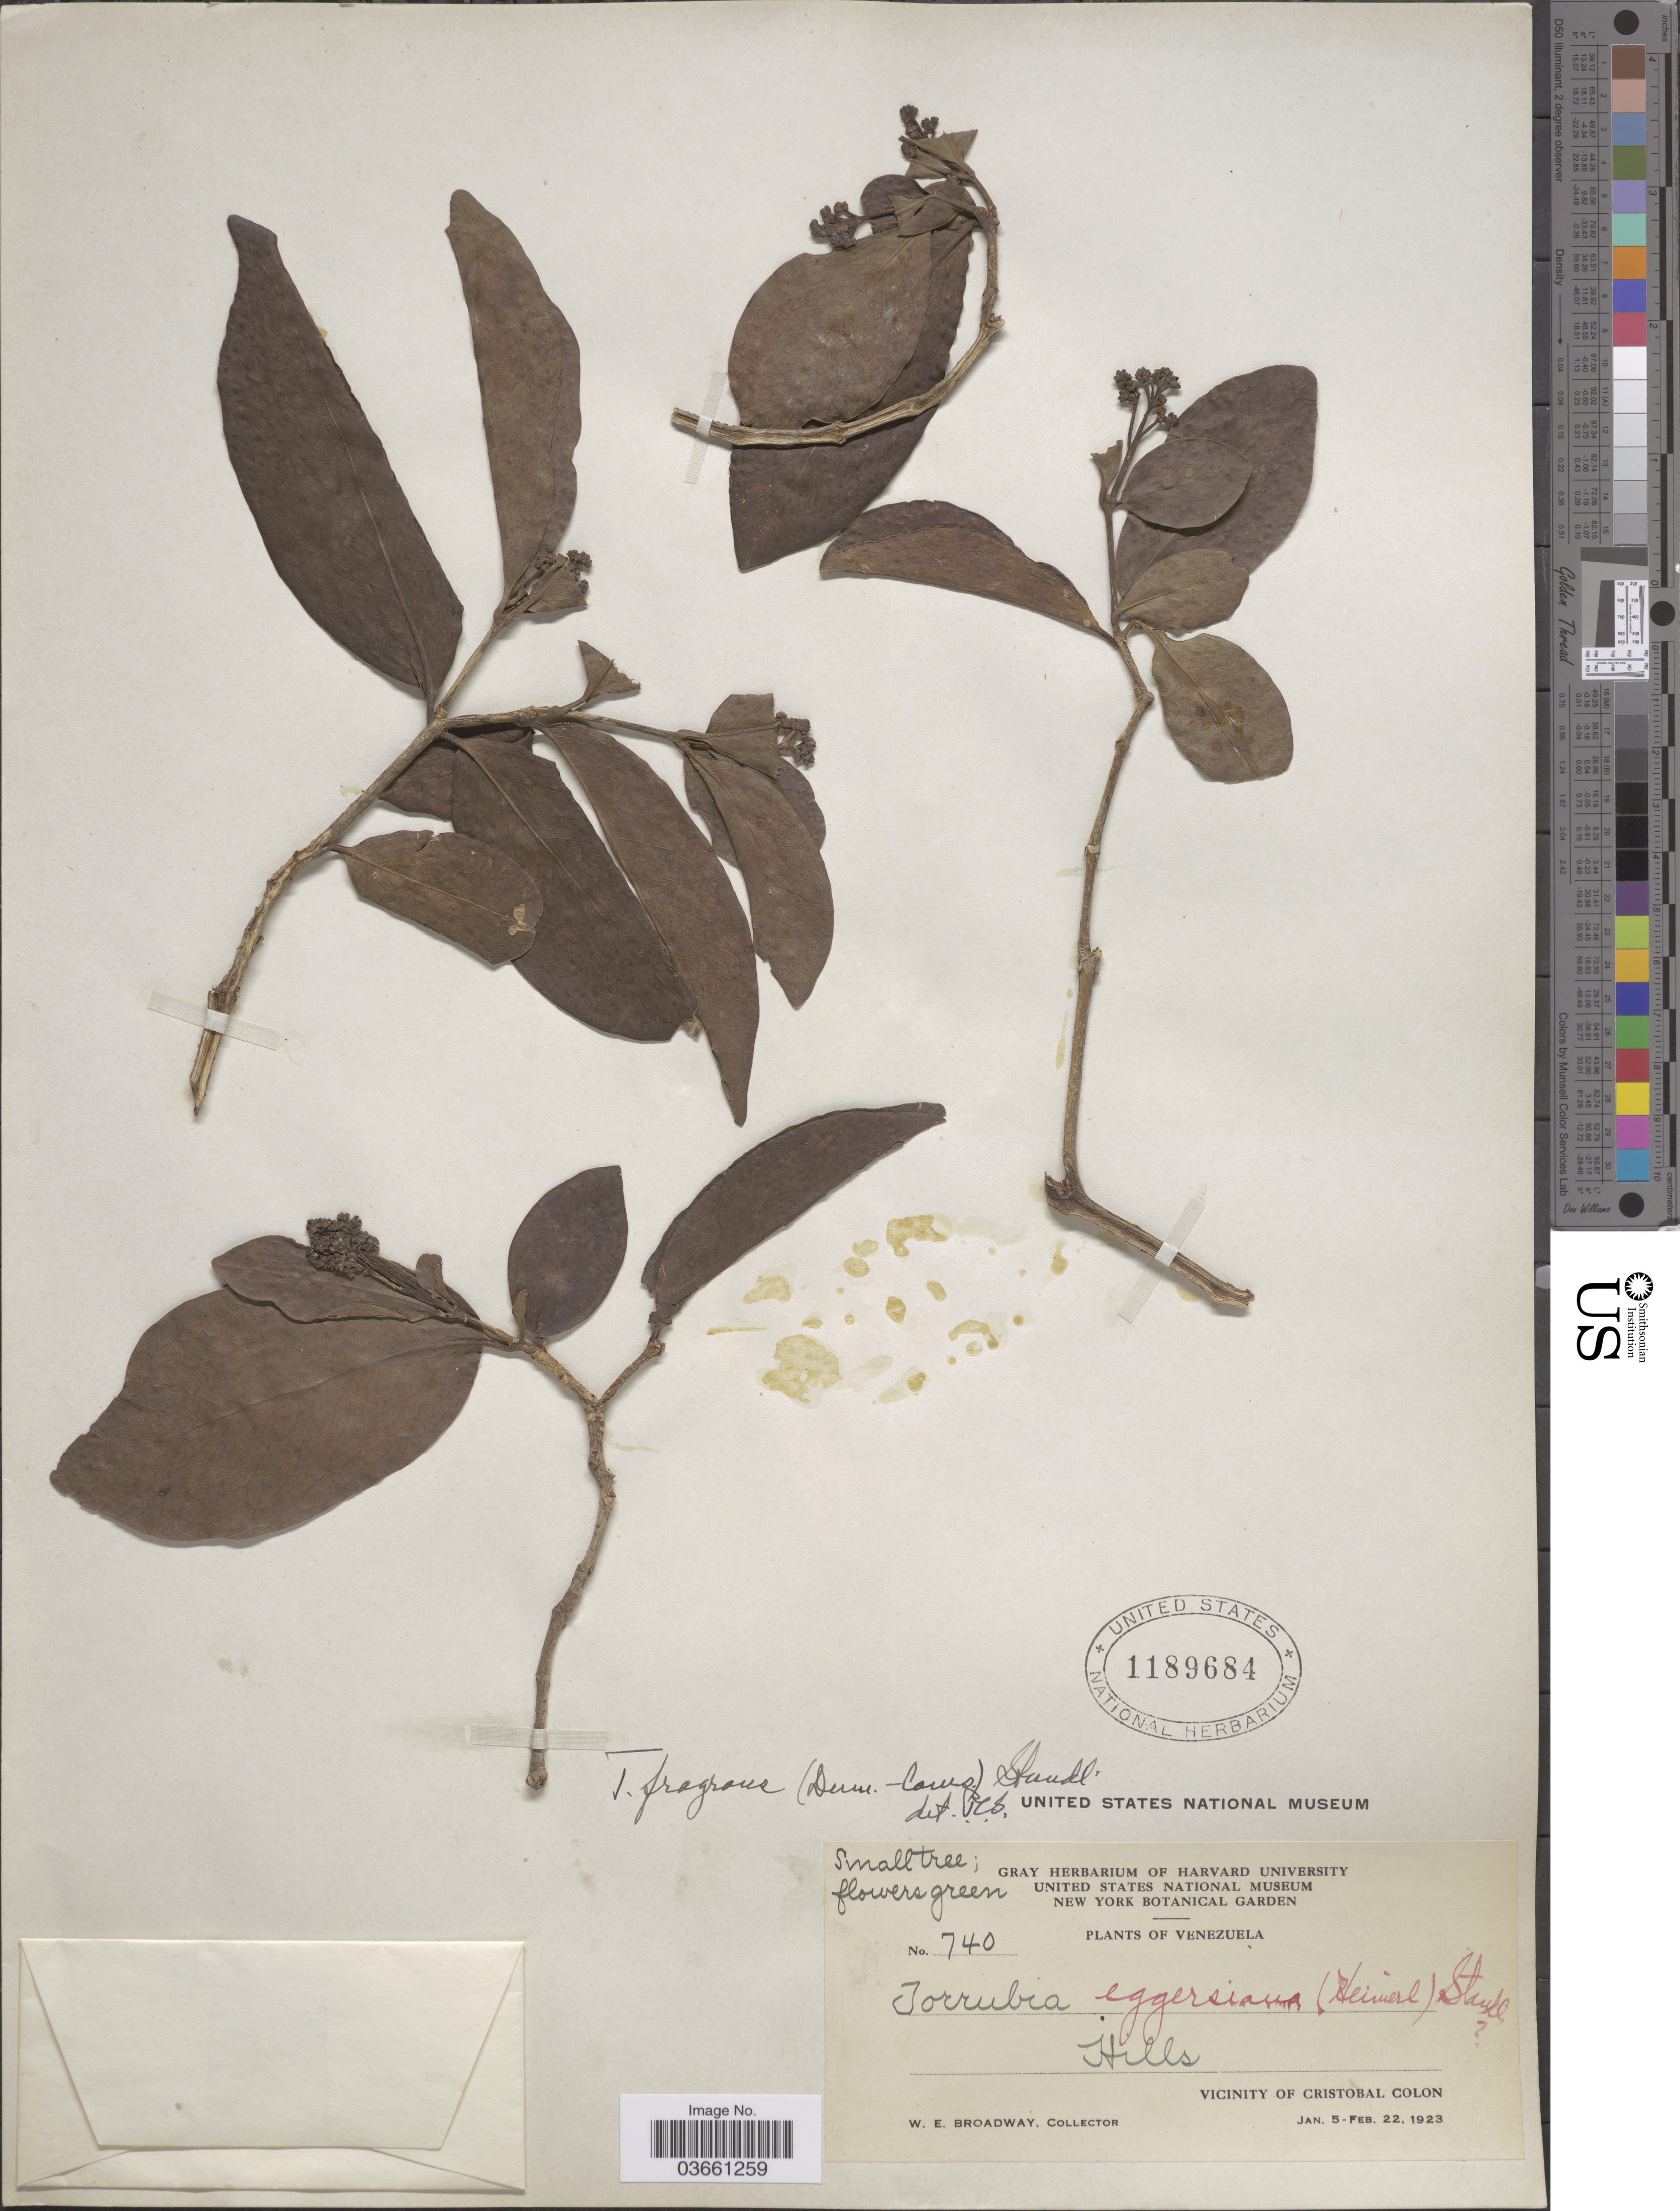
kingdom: Plantae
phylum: Tracheophyta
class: Magnoliopsida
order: Caryophyllales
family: Nyctaginaceae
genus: Guapira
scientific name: Guapira fragrans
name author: (Dum. Cours.) Little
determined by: Strong, Mark T., (BOT), Smithsonian Institution - National Museum of Natural History (UNITED STATES)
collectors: W. E. Broadway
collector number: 740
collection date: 1923-01-05/1923-02-22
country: Venezuela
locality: Hills. Vicinity of Cristobal Colon.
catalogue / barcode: US 1189684